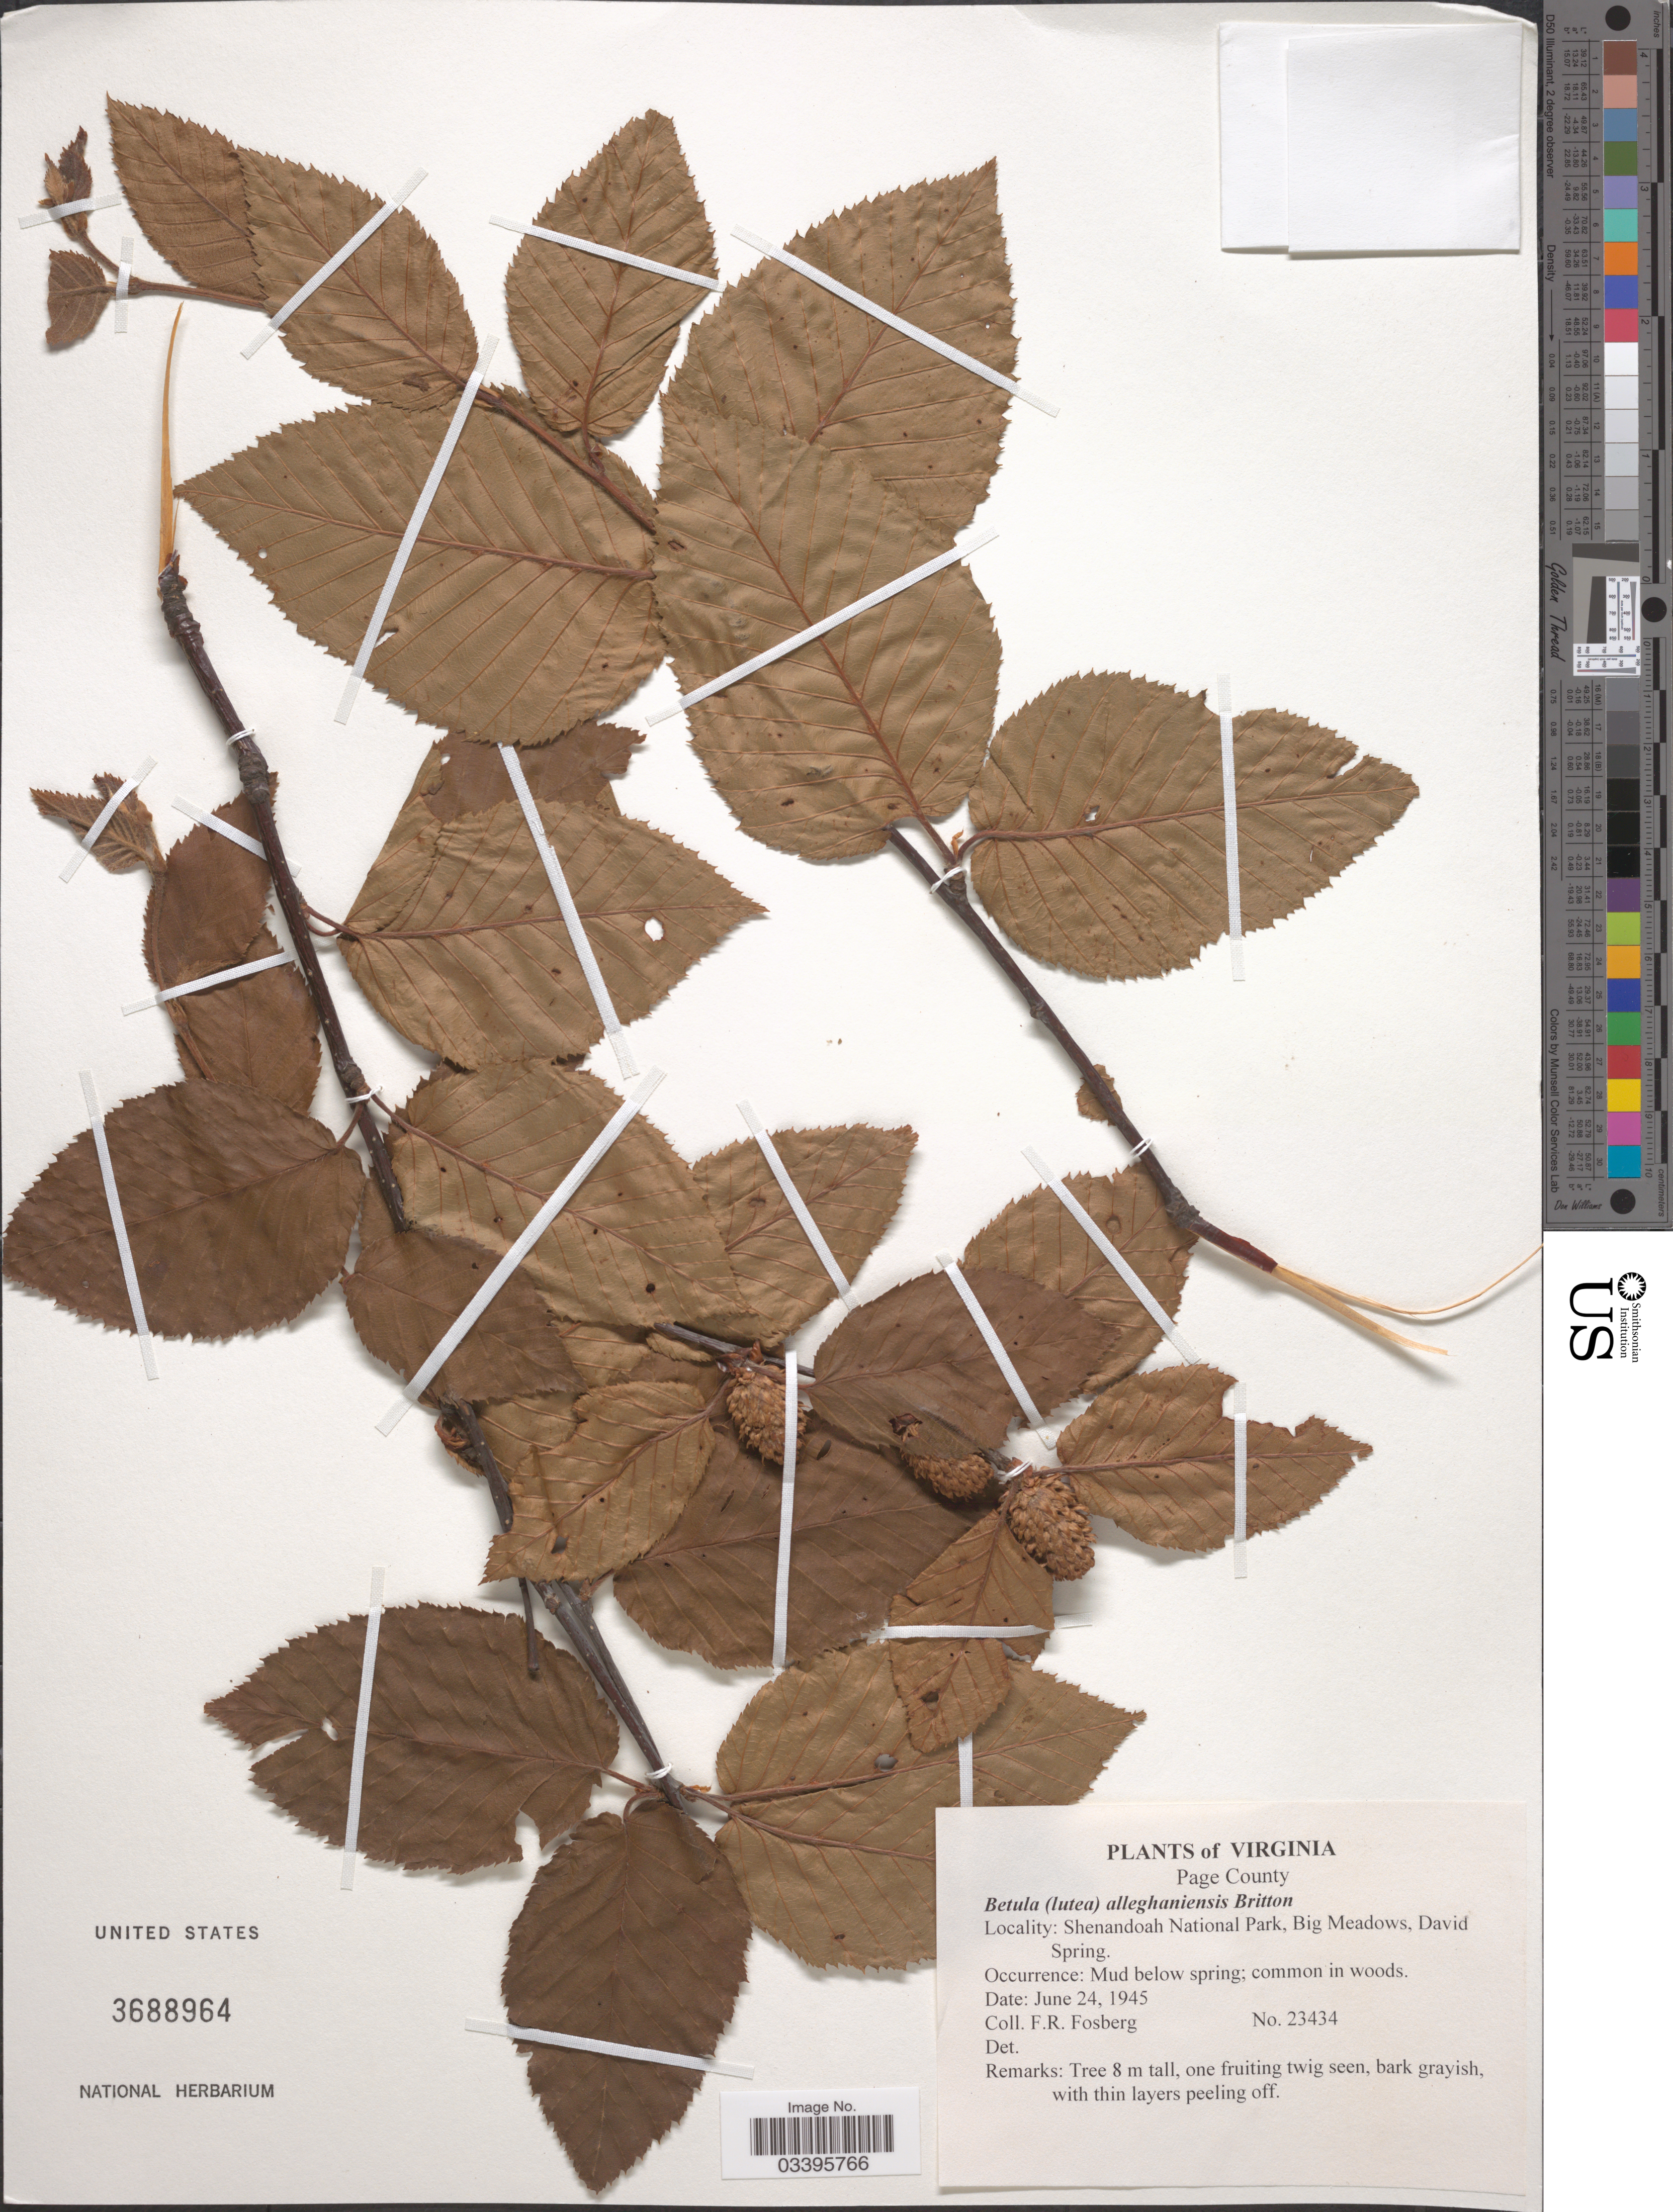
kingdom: Plantae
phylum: Tracheophyta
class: Magnoliopsida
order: Fagales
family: Betulaceae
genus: Betula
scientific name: Betula lutea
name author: F. Michx.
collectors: F. R. Fosberg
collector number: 23434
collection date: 1945-06-24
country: United States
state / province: Virginia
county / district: Page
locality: Shenandoah National Park, Big Meadows, David Spring.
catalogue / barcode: US 3688964